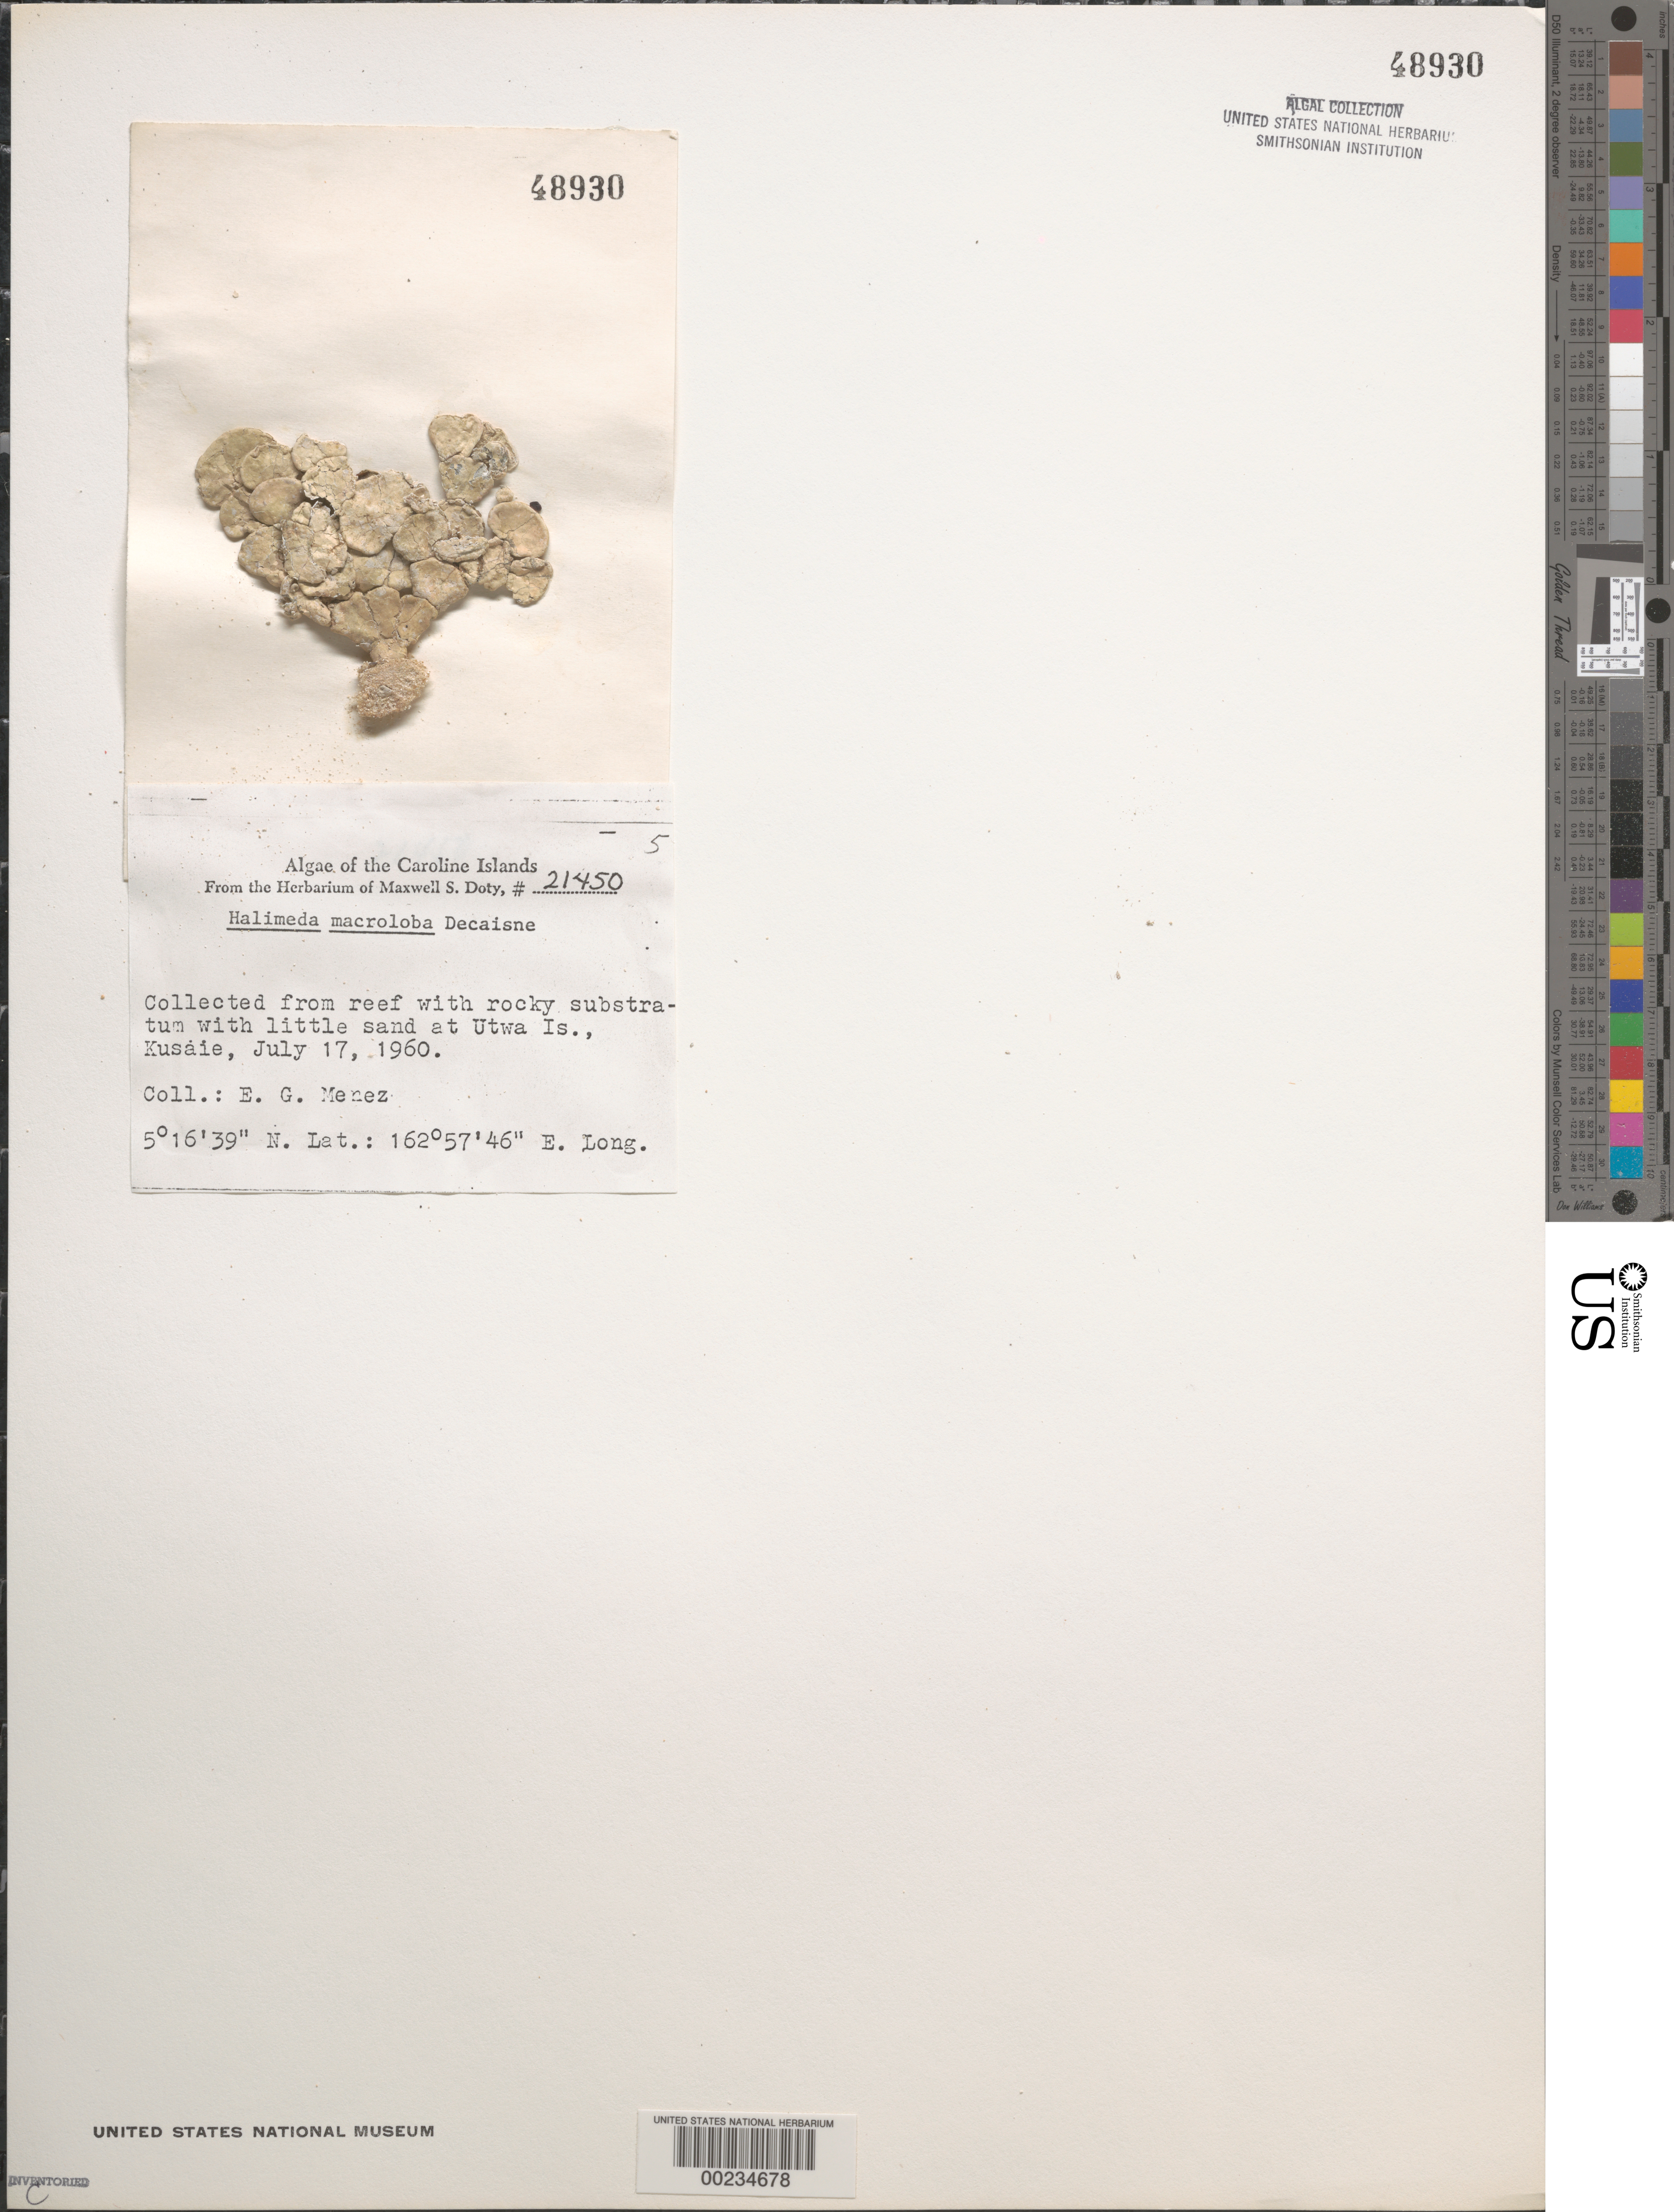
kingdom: Plantae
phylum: Chlorophyta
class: Ulvophyceae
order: Bryopsidales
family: Halimedaceae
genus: Halimeda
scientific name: Halimeda macroloba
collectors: Meñez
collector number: MSD 21450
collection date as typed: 17 Jul 1960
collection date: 1960-07-17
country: Micronesia, Federated States of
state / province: Kosrae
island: Utwa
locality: Utwa Island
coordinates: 5 16' 39" N, 162 57' 46" E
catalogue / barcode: US 48930